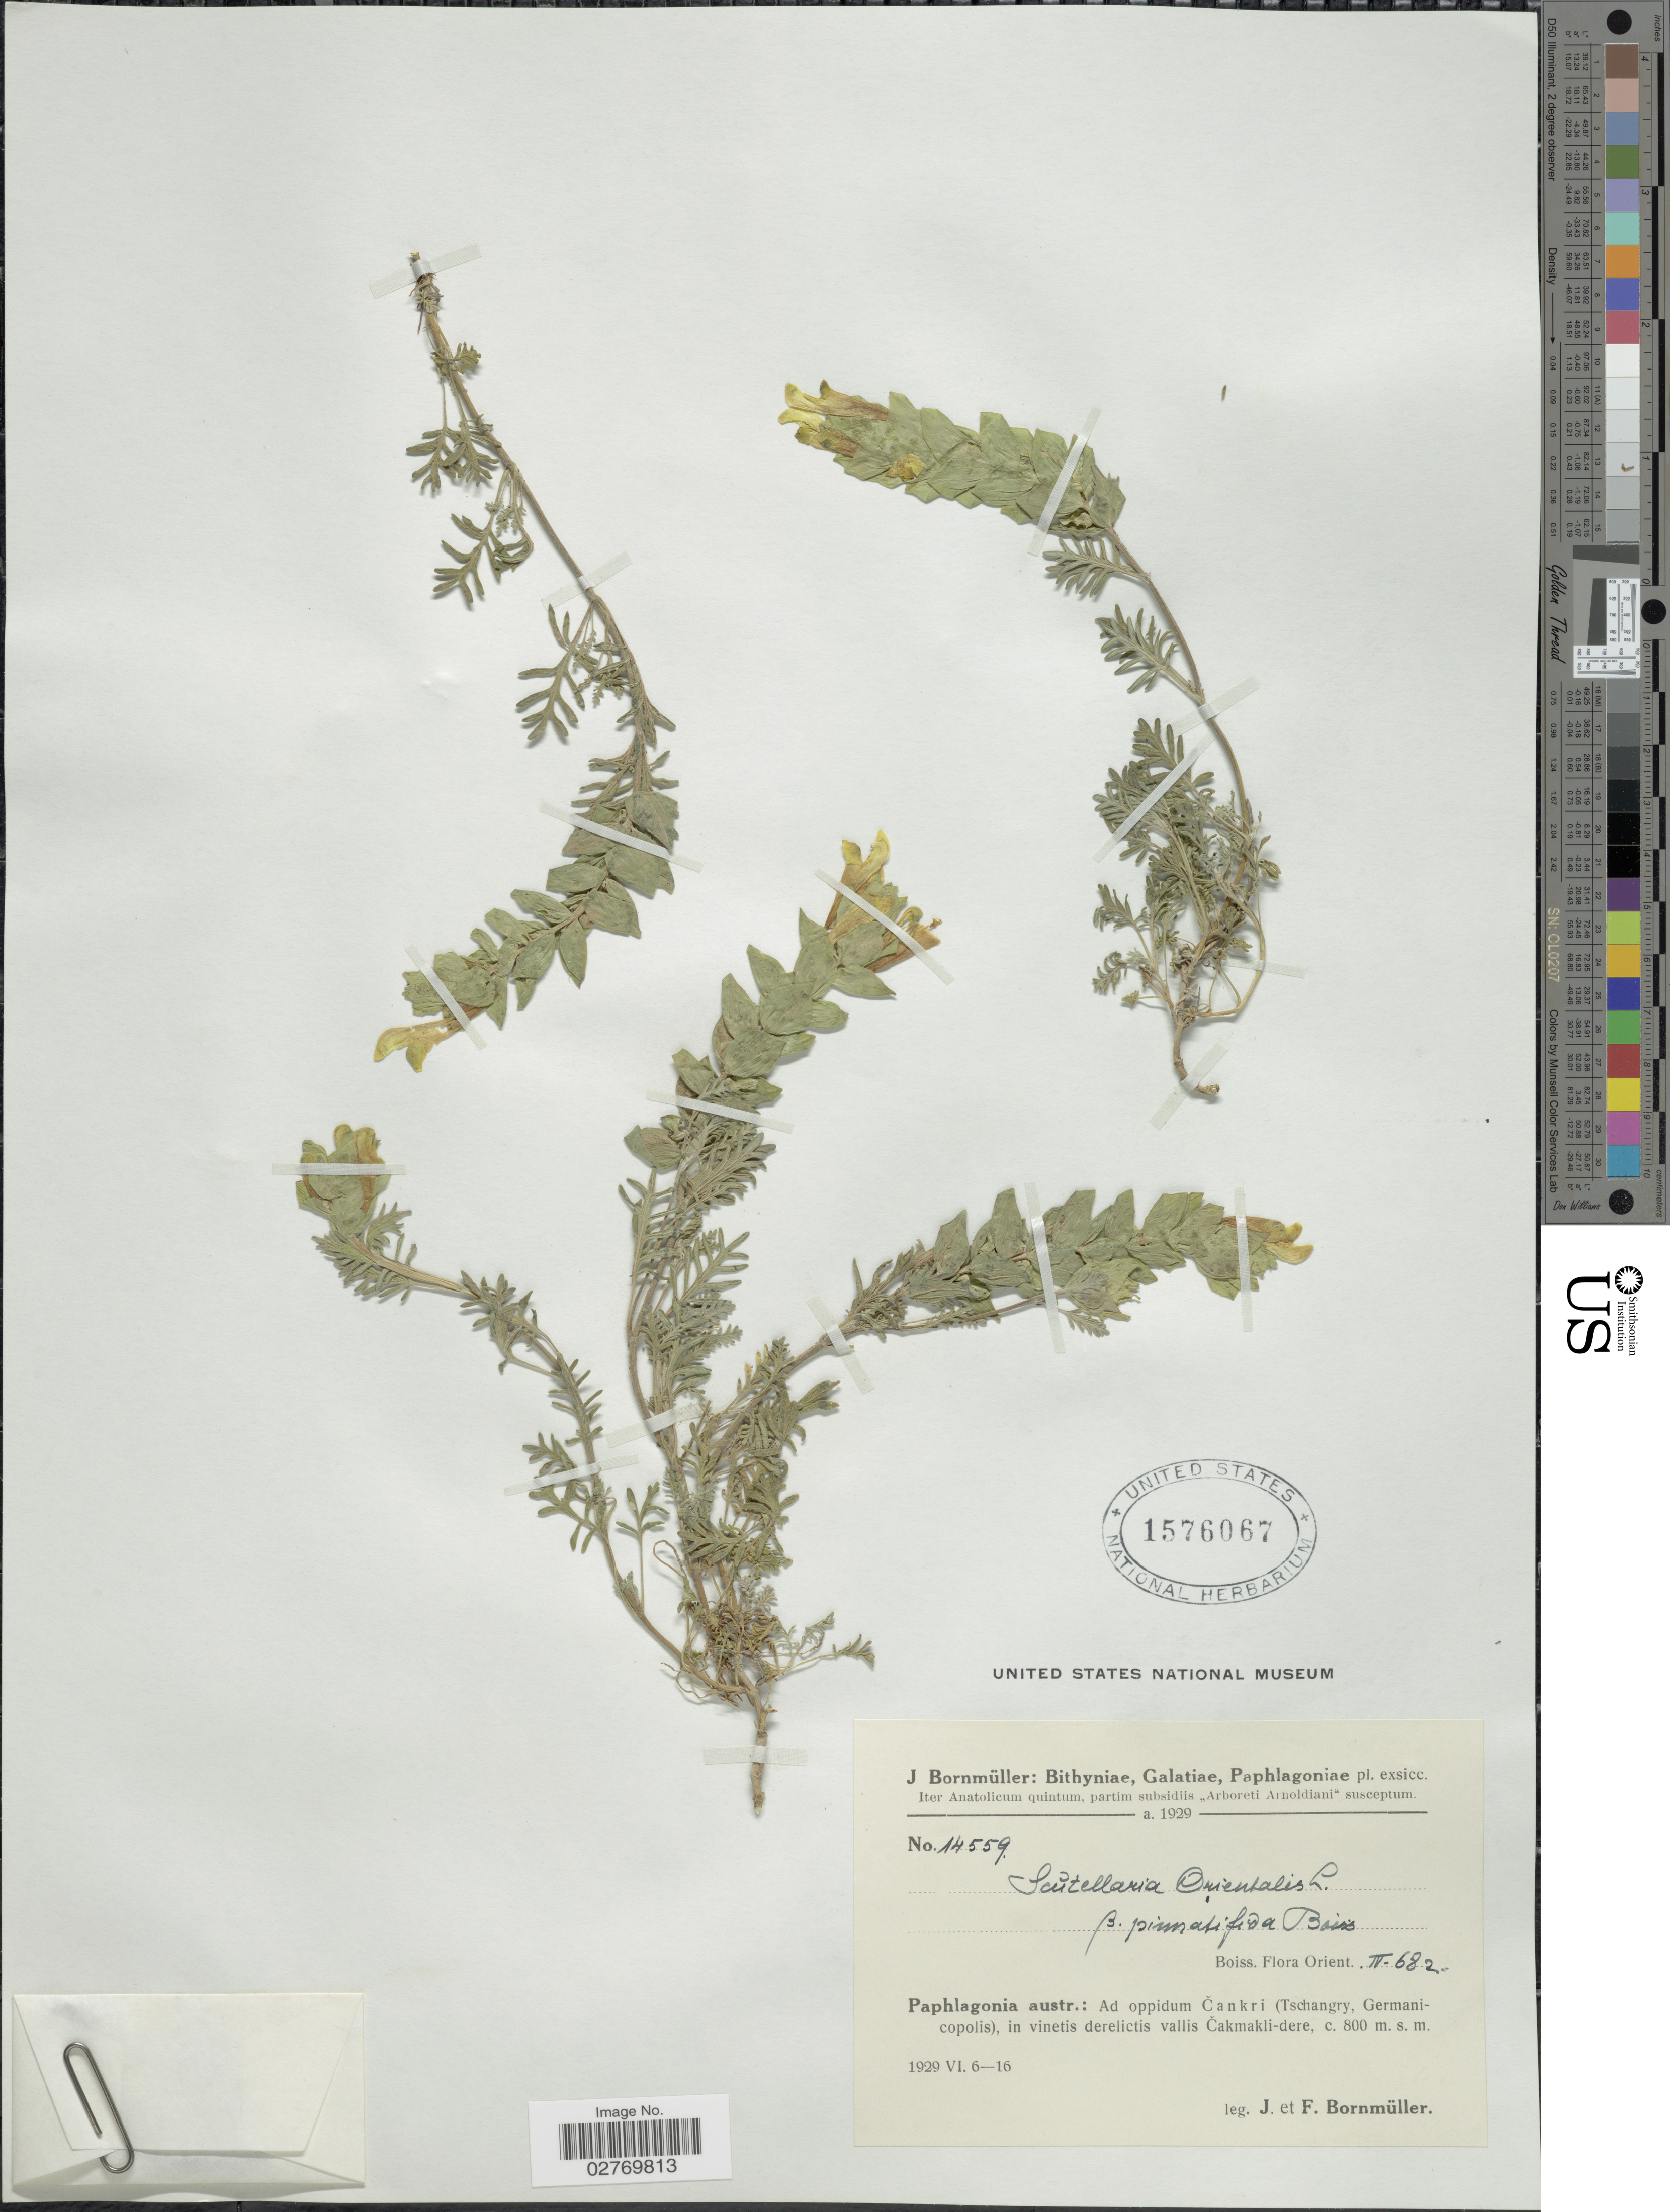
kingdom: Plantae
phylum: Tracheophyta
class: Magnoliopsida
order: Lamiales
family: Lamiaceae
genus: Scutellaria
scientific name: Scutellaria orientalis var. pinnatifida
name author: Rchb.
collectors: J. Bornmüller & F. Bornmüller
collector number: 14559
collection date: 1929-06-06/1929-06-16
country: Turkey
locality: Paphlagonia austr.: ad oppidum Cankri (Tschangry, Germani-copolis), in vinetis derelictis vallis Cakmakli-dere.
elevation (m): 800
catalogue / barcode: US 1576067